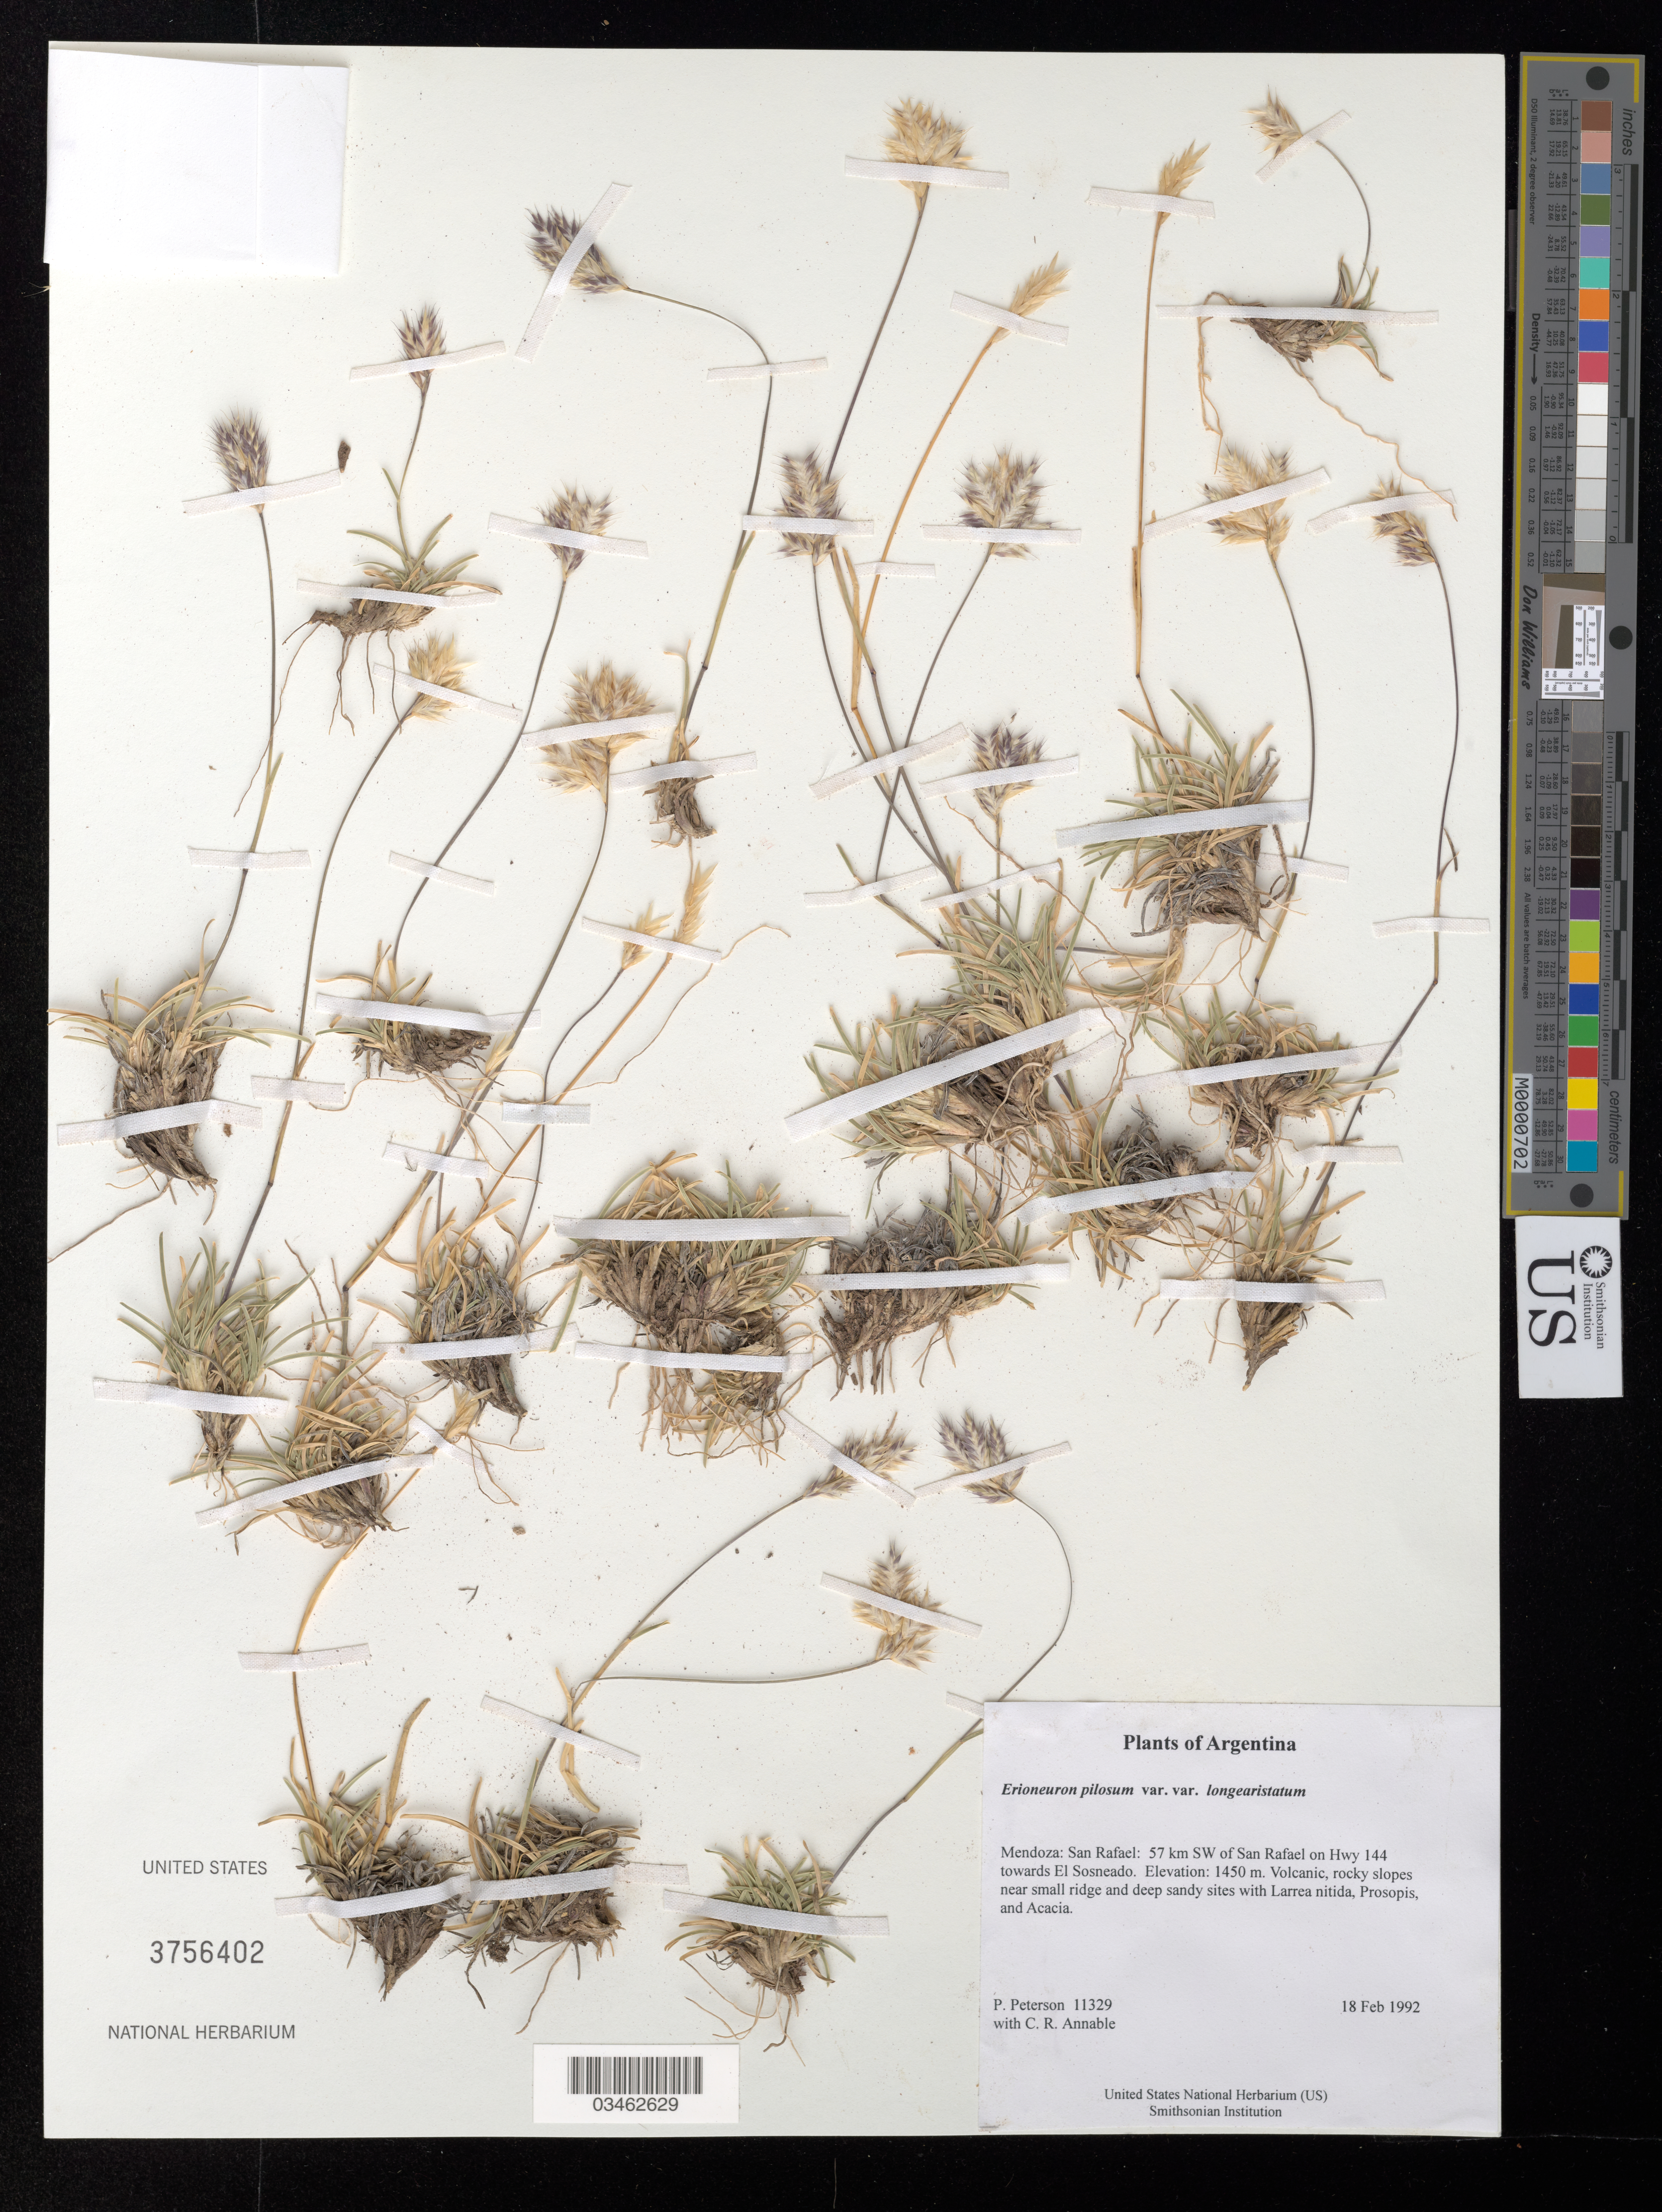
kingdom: Plantae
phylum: Tracheophyta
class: Liliopsida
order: Poales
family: Poaceae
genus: Erioneuron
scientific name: Erioneuron pilosum var. longearistatum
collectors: P. M. Peterson & C. R. Annable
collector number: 11329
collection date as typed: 18 Feb 1992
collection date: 1992-02-18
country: Argentina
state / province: Mendoza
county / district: San Rafael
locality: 57 km SW of San Rafael on Hwy 144 towards El Sosneado.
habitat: Volcanic, rocky slopes near small ridge and deep sandy sites with Larrea nitida, Prosopis, and Acacia.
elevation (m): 1450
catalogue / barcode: US 3756402